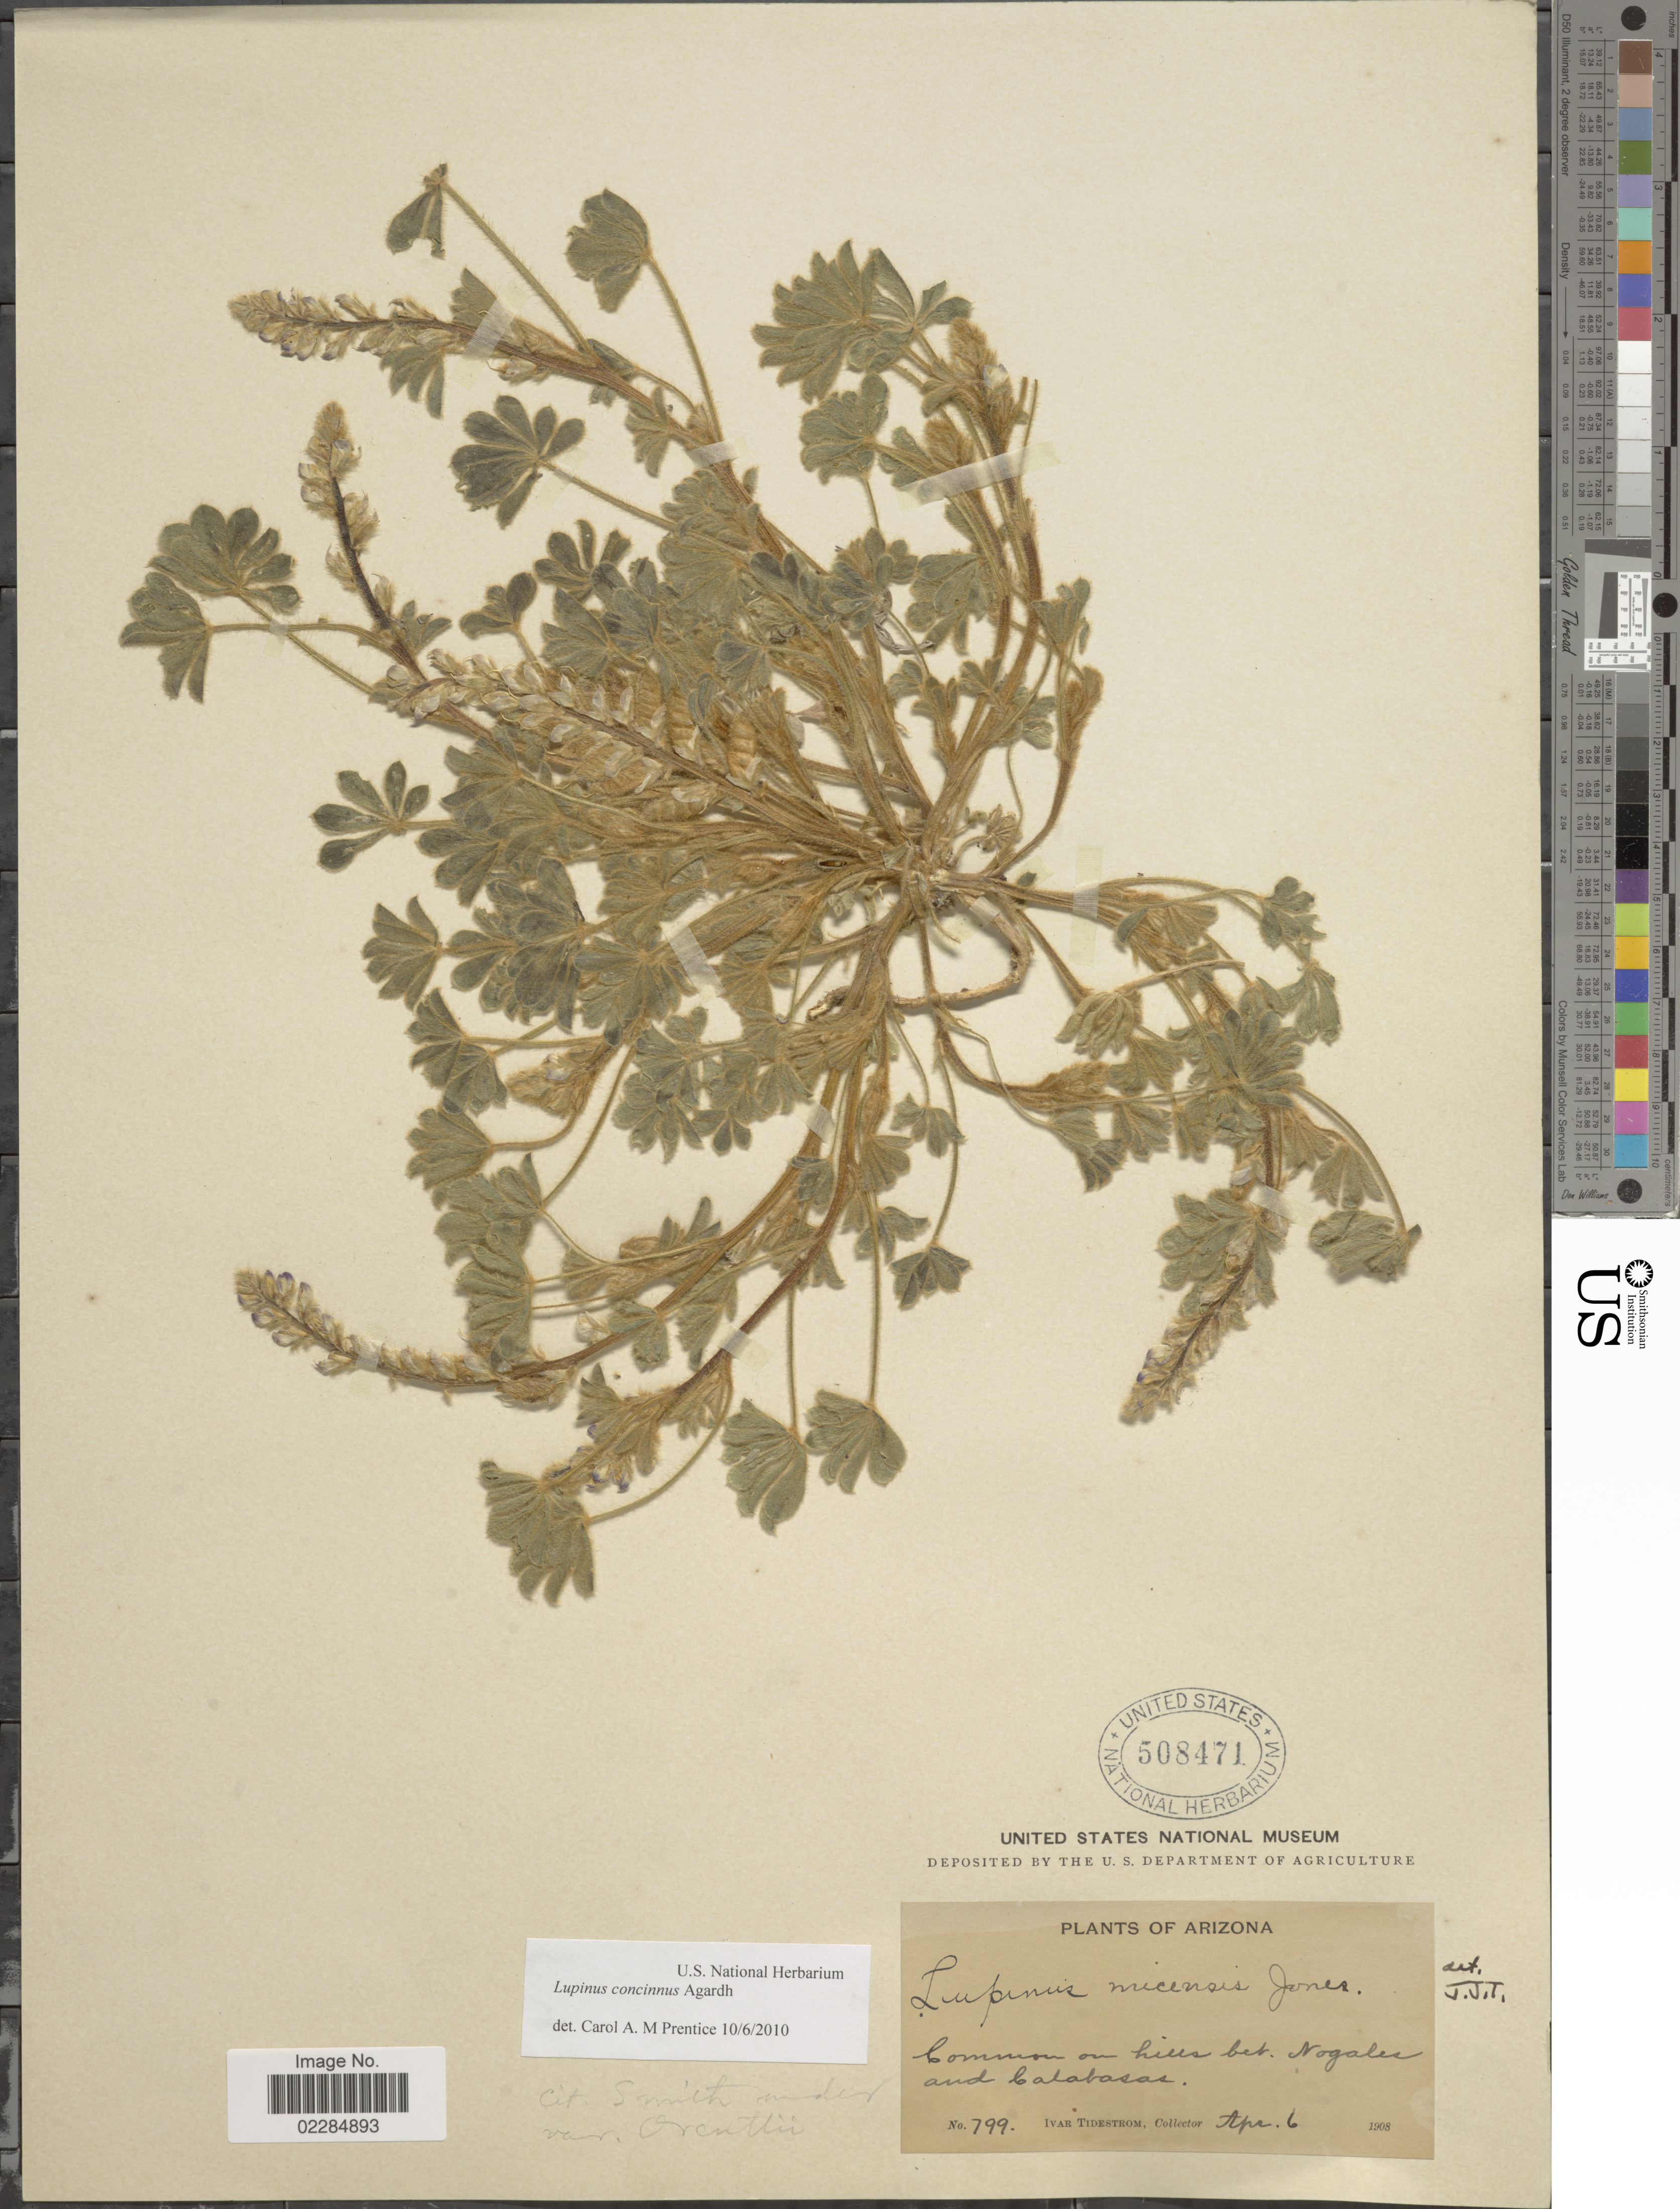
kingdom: Plantae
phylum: Tracheophyta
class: Magnoliopsida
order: Fabales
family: Fabaceae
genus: Lupinus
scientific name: Lupinus concinnus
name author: J. Agardh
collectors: I. F. Tidestrom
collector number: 799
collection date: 1908-04-06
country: United States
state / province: Arizona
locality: Common on hills bet. Nogales and Calabasas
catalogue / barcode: US 508471